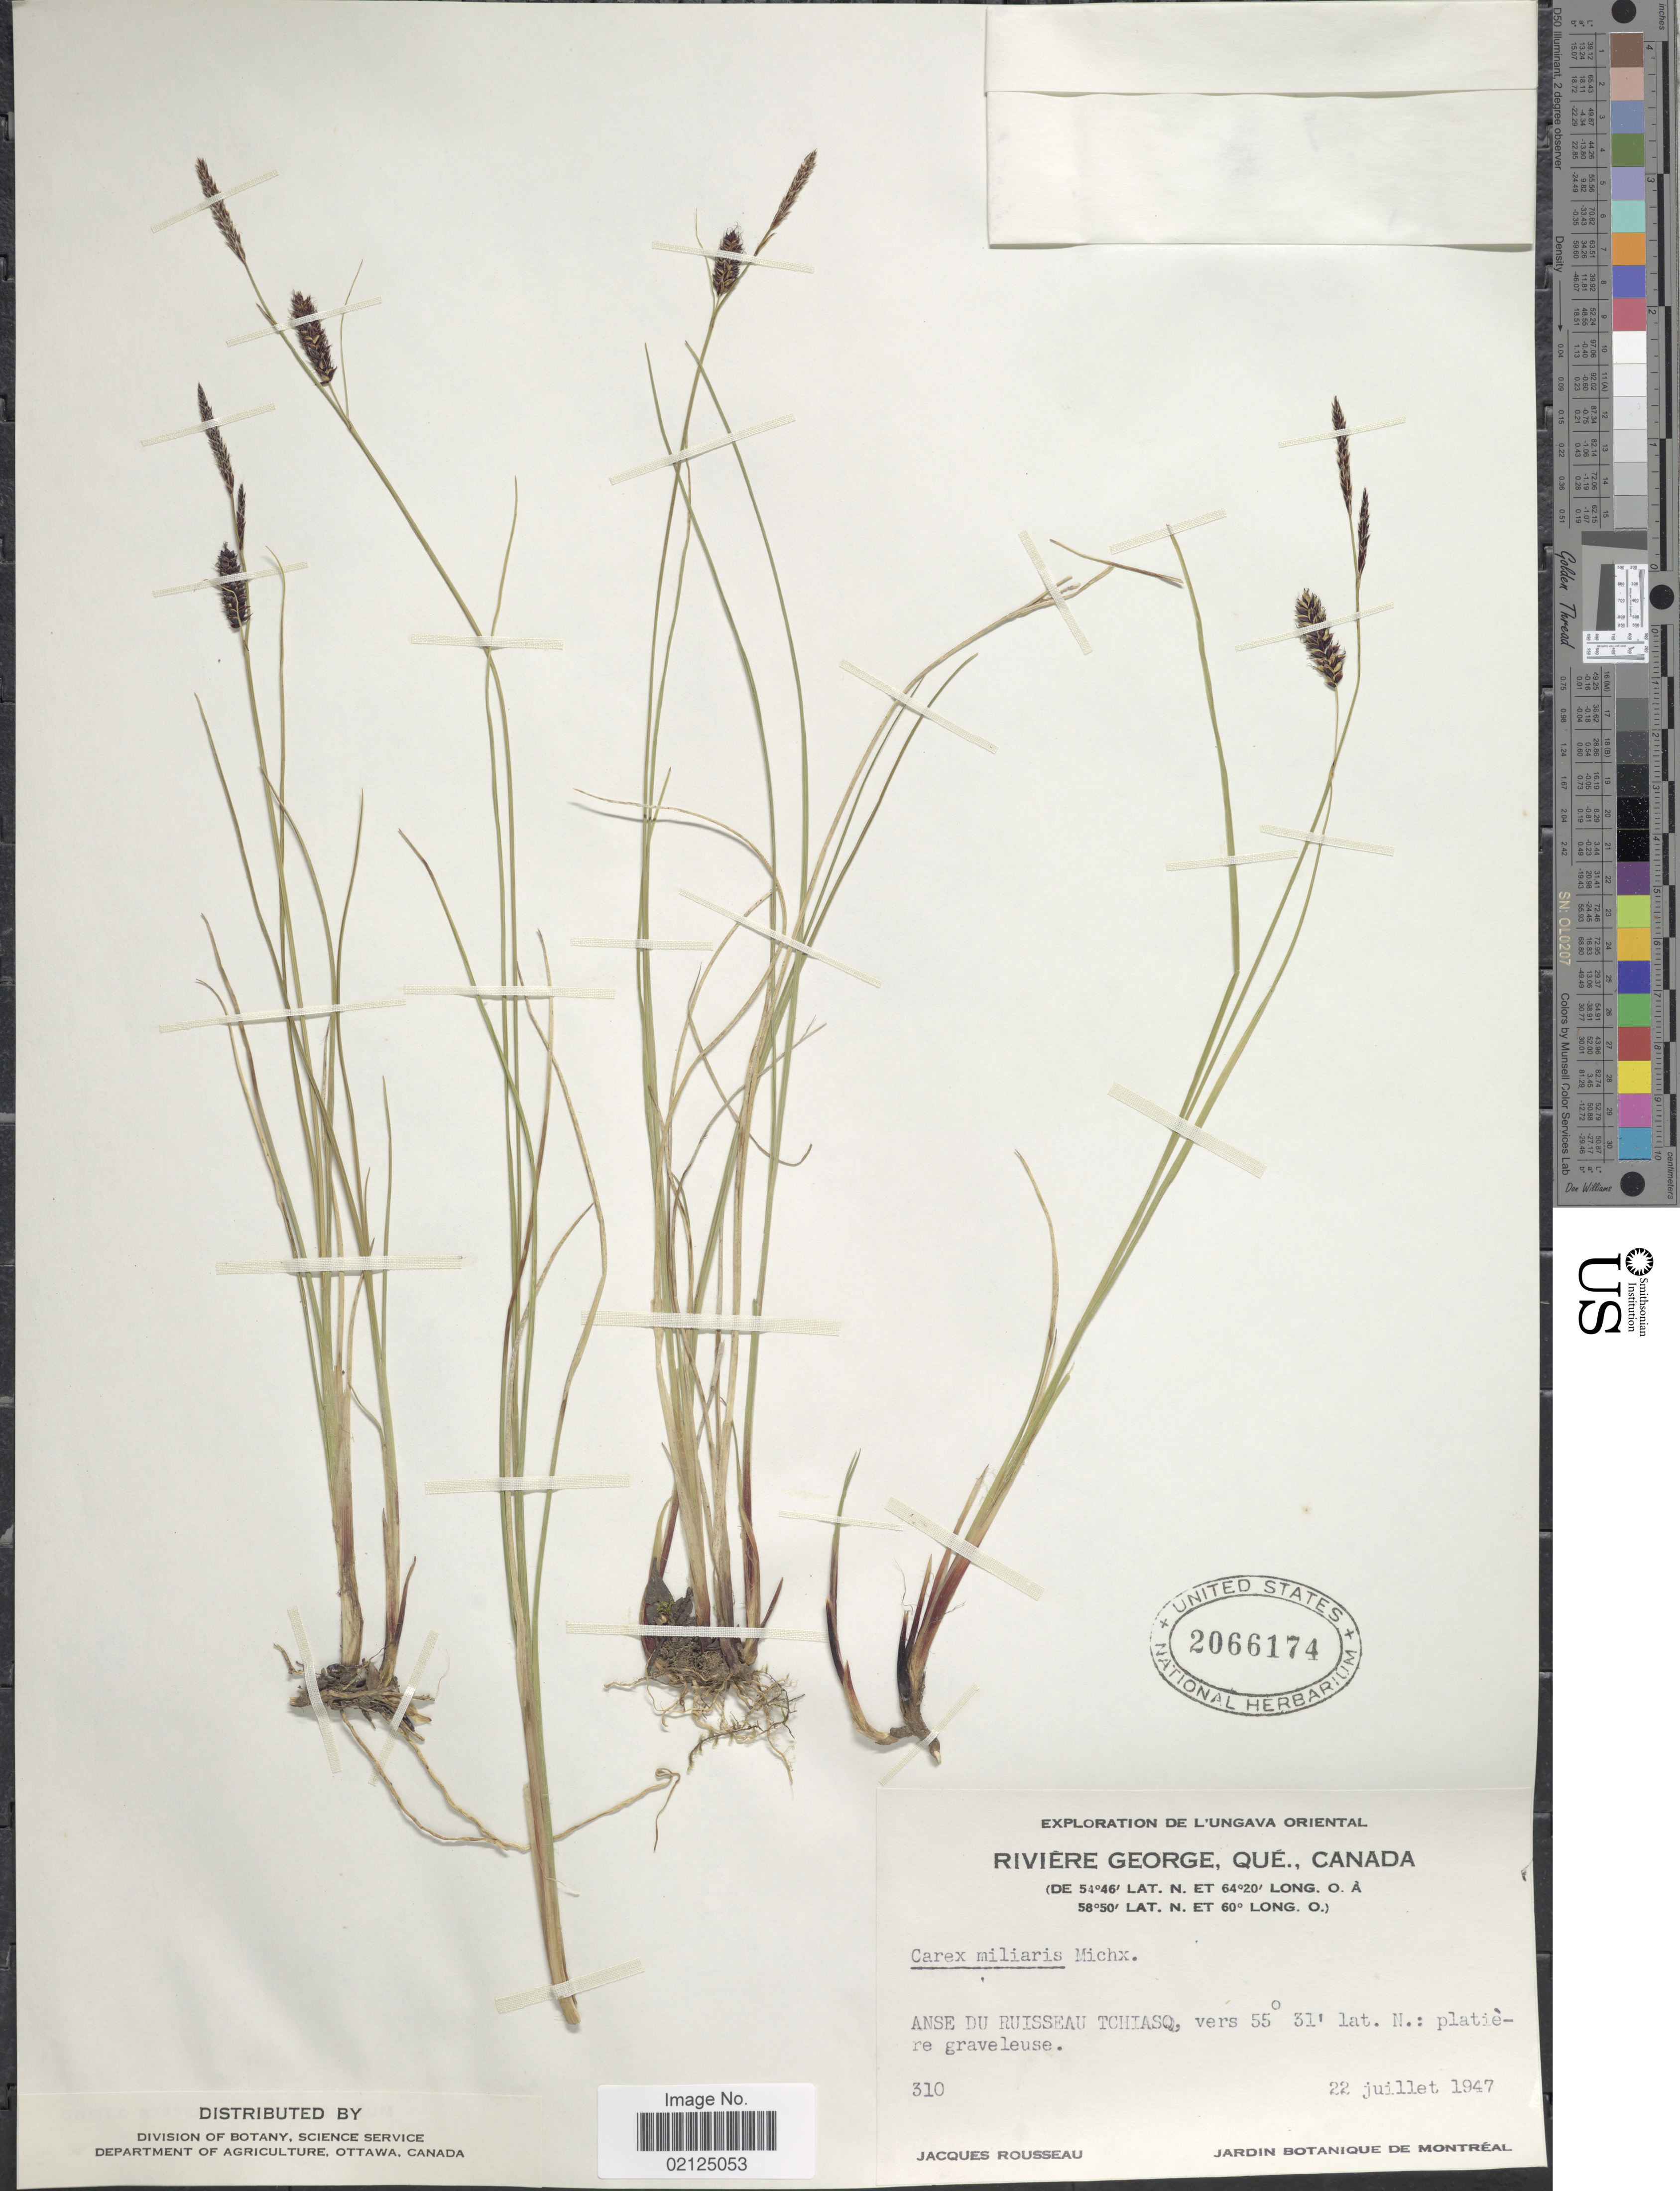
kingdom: Plantae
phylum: Tracheophyta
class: Liliopsida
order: Poales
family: Cyperaceae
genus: Carex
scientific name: Carex miliaris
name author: Michx.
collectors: J. Rousseau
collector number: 310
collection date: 1947-07-22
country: Canada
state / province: Quebec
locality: Riviere George, Que, Anse du Ruisseau Tchiasq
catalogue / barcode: US 2066174